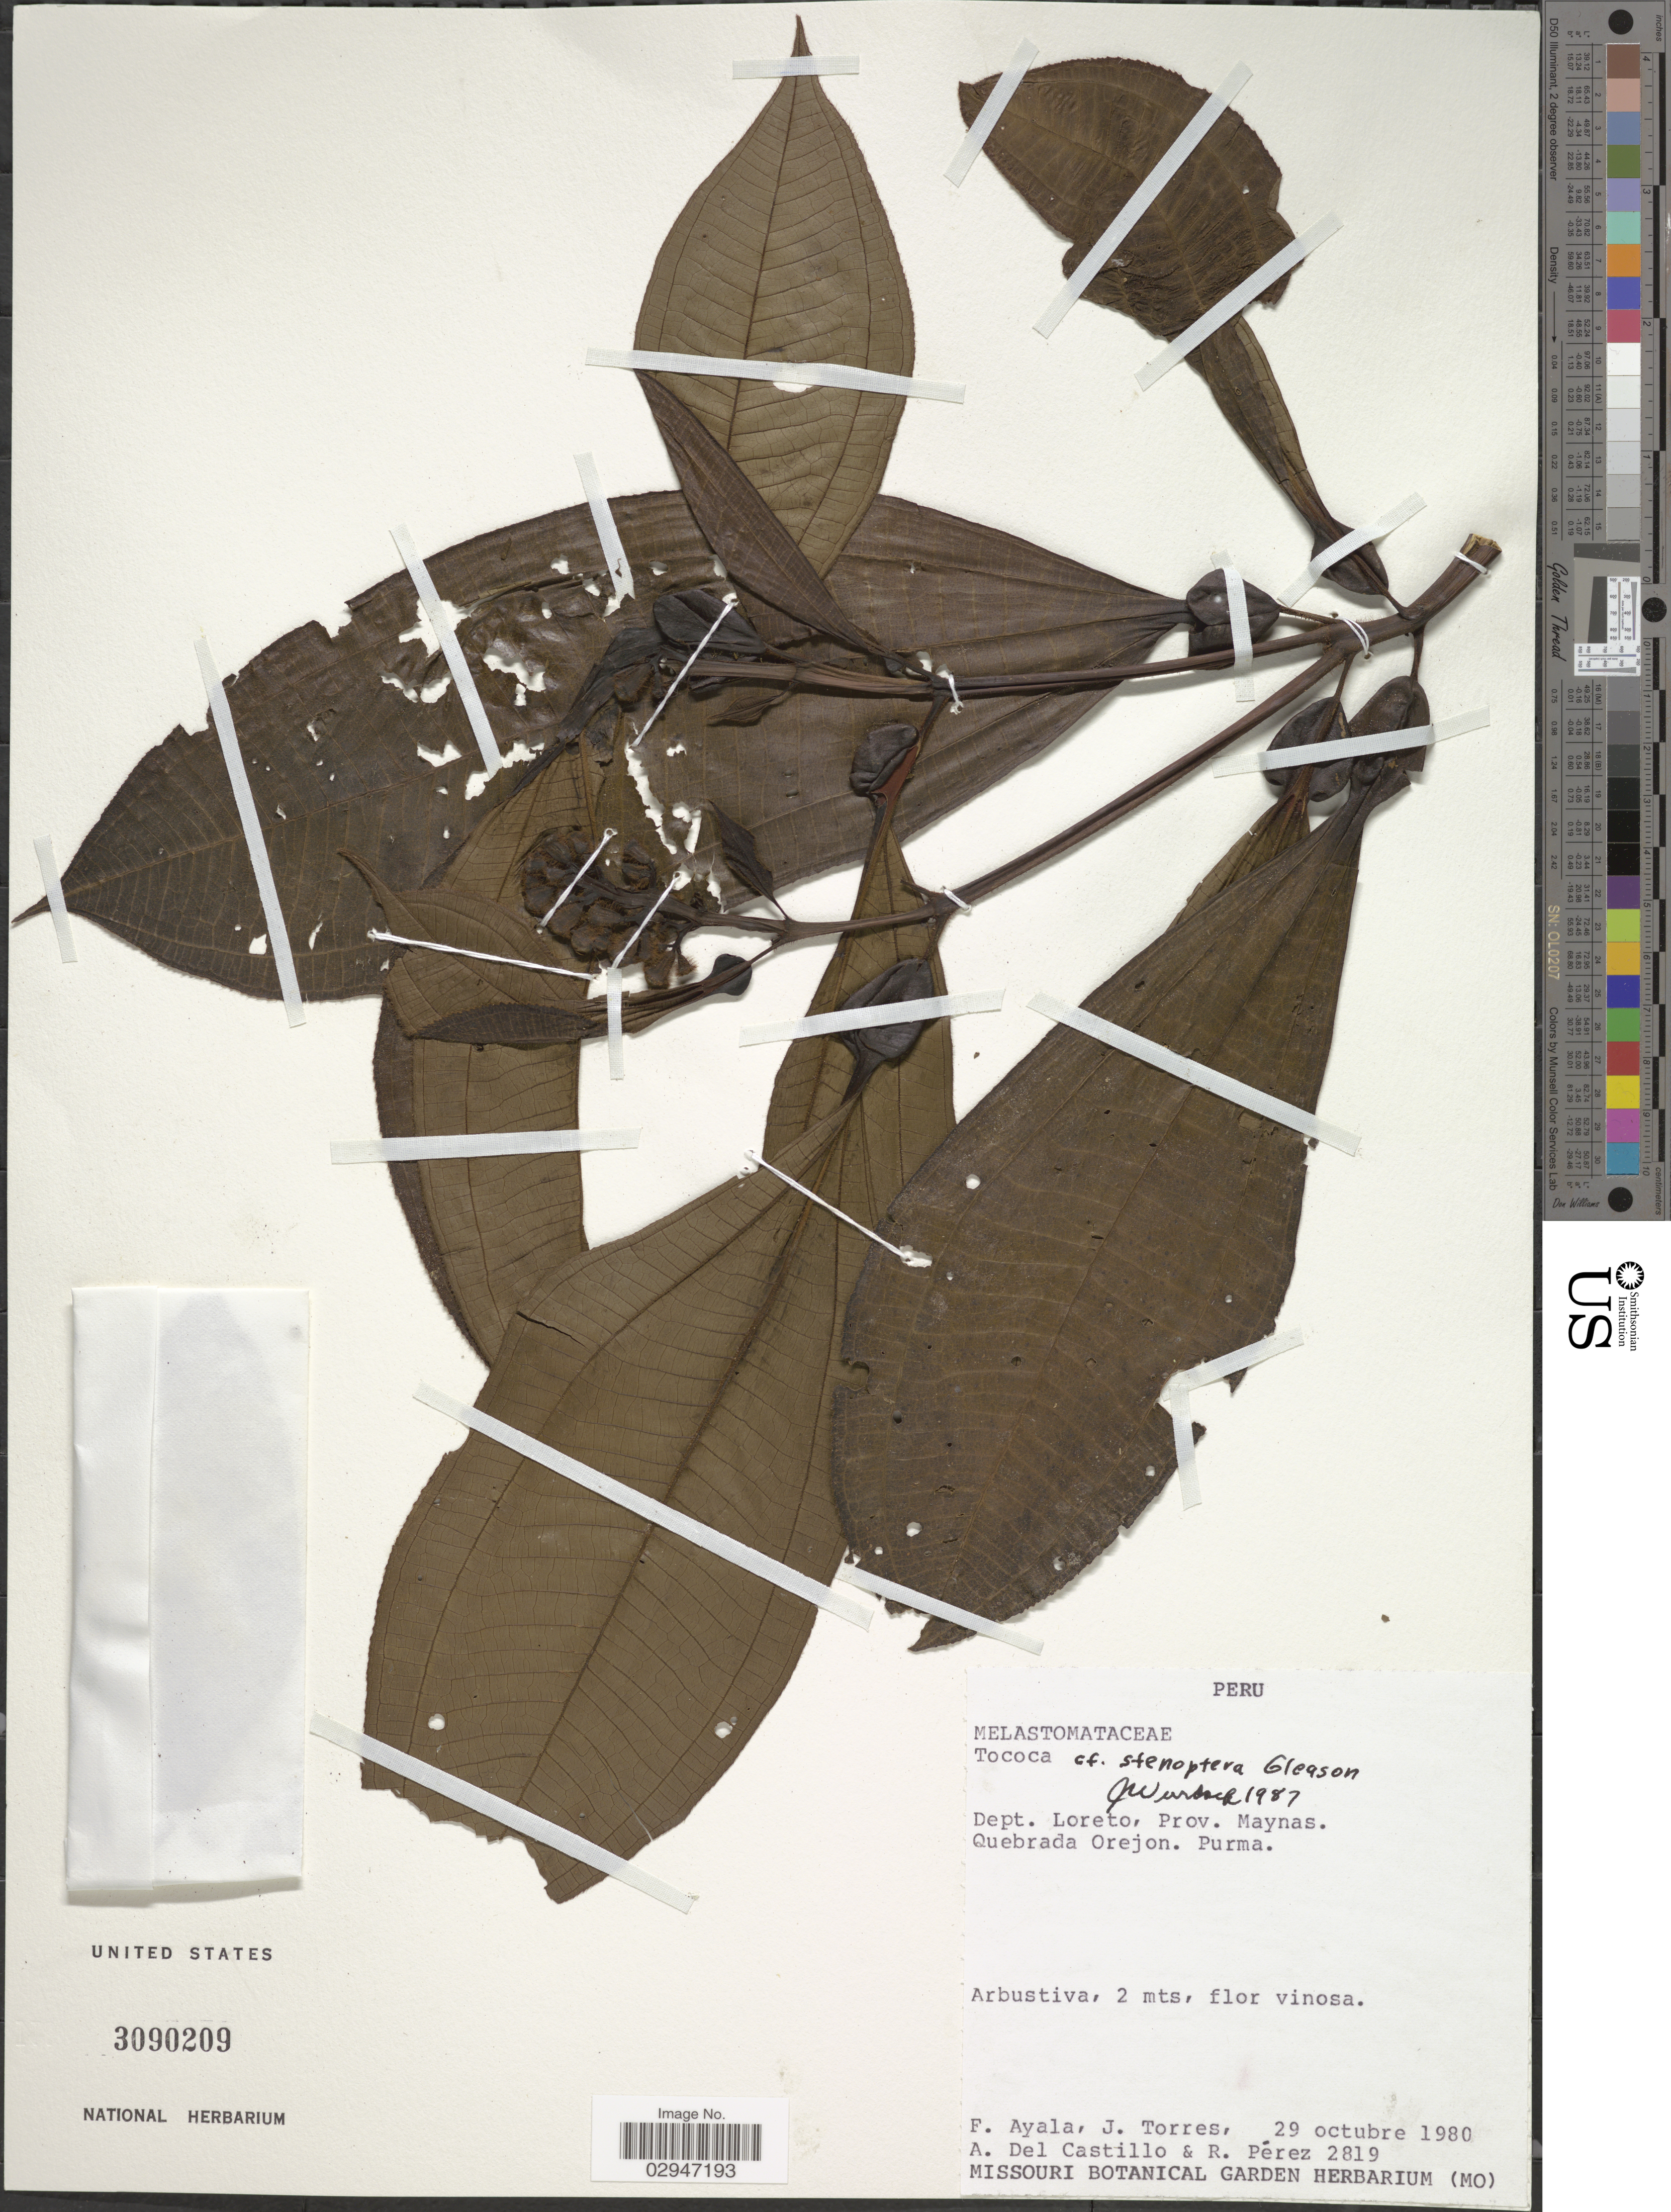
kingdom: Plantae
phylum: Tracheophyta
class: Magnoliopsida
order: Myrtales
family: Melastomataceae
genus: Tococa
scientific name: Tococa stenoptera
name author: Gleason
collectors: F. Ayala, J. Torres, A. Del Castillo & R. Perez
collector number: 2819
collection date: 1980-10-29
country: Peru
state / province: Loreto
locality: Dept. Loreto, Prov. Maynas. Quebrada Orejon. Purma.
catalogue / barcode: US 3090209